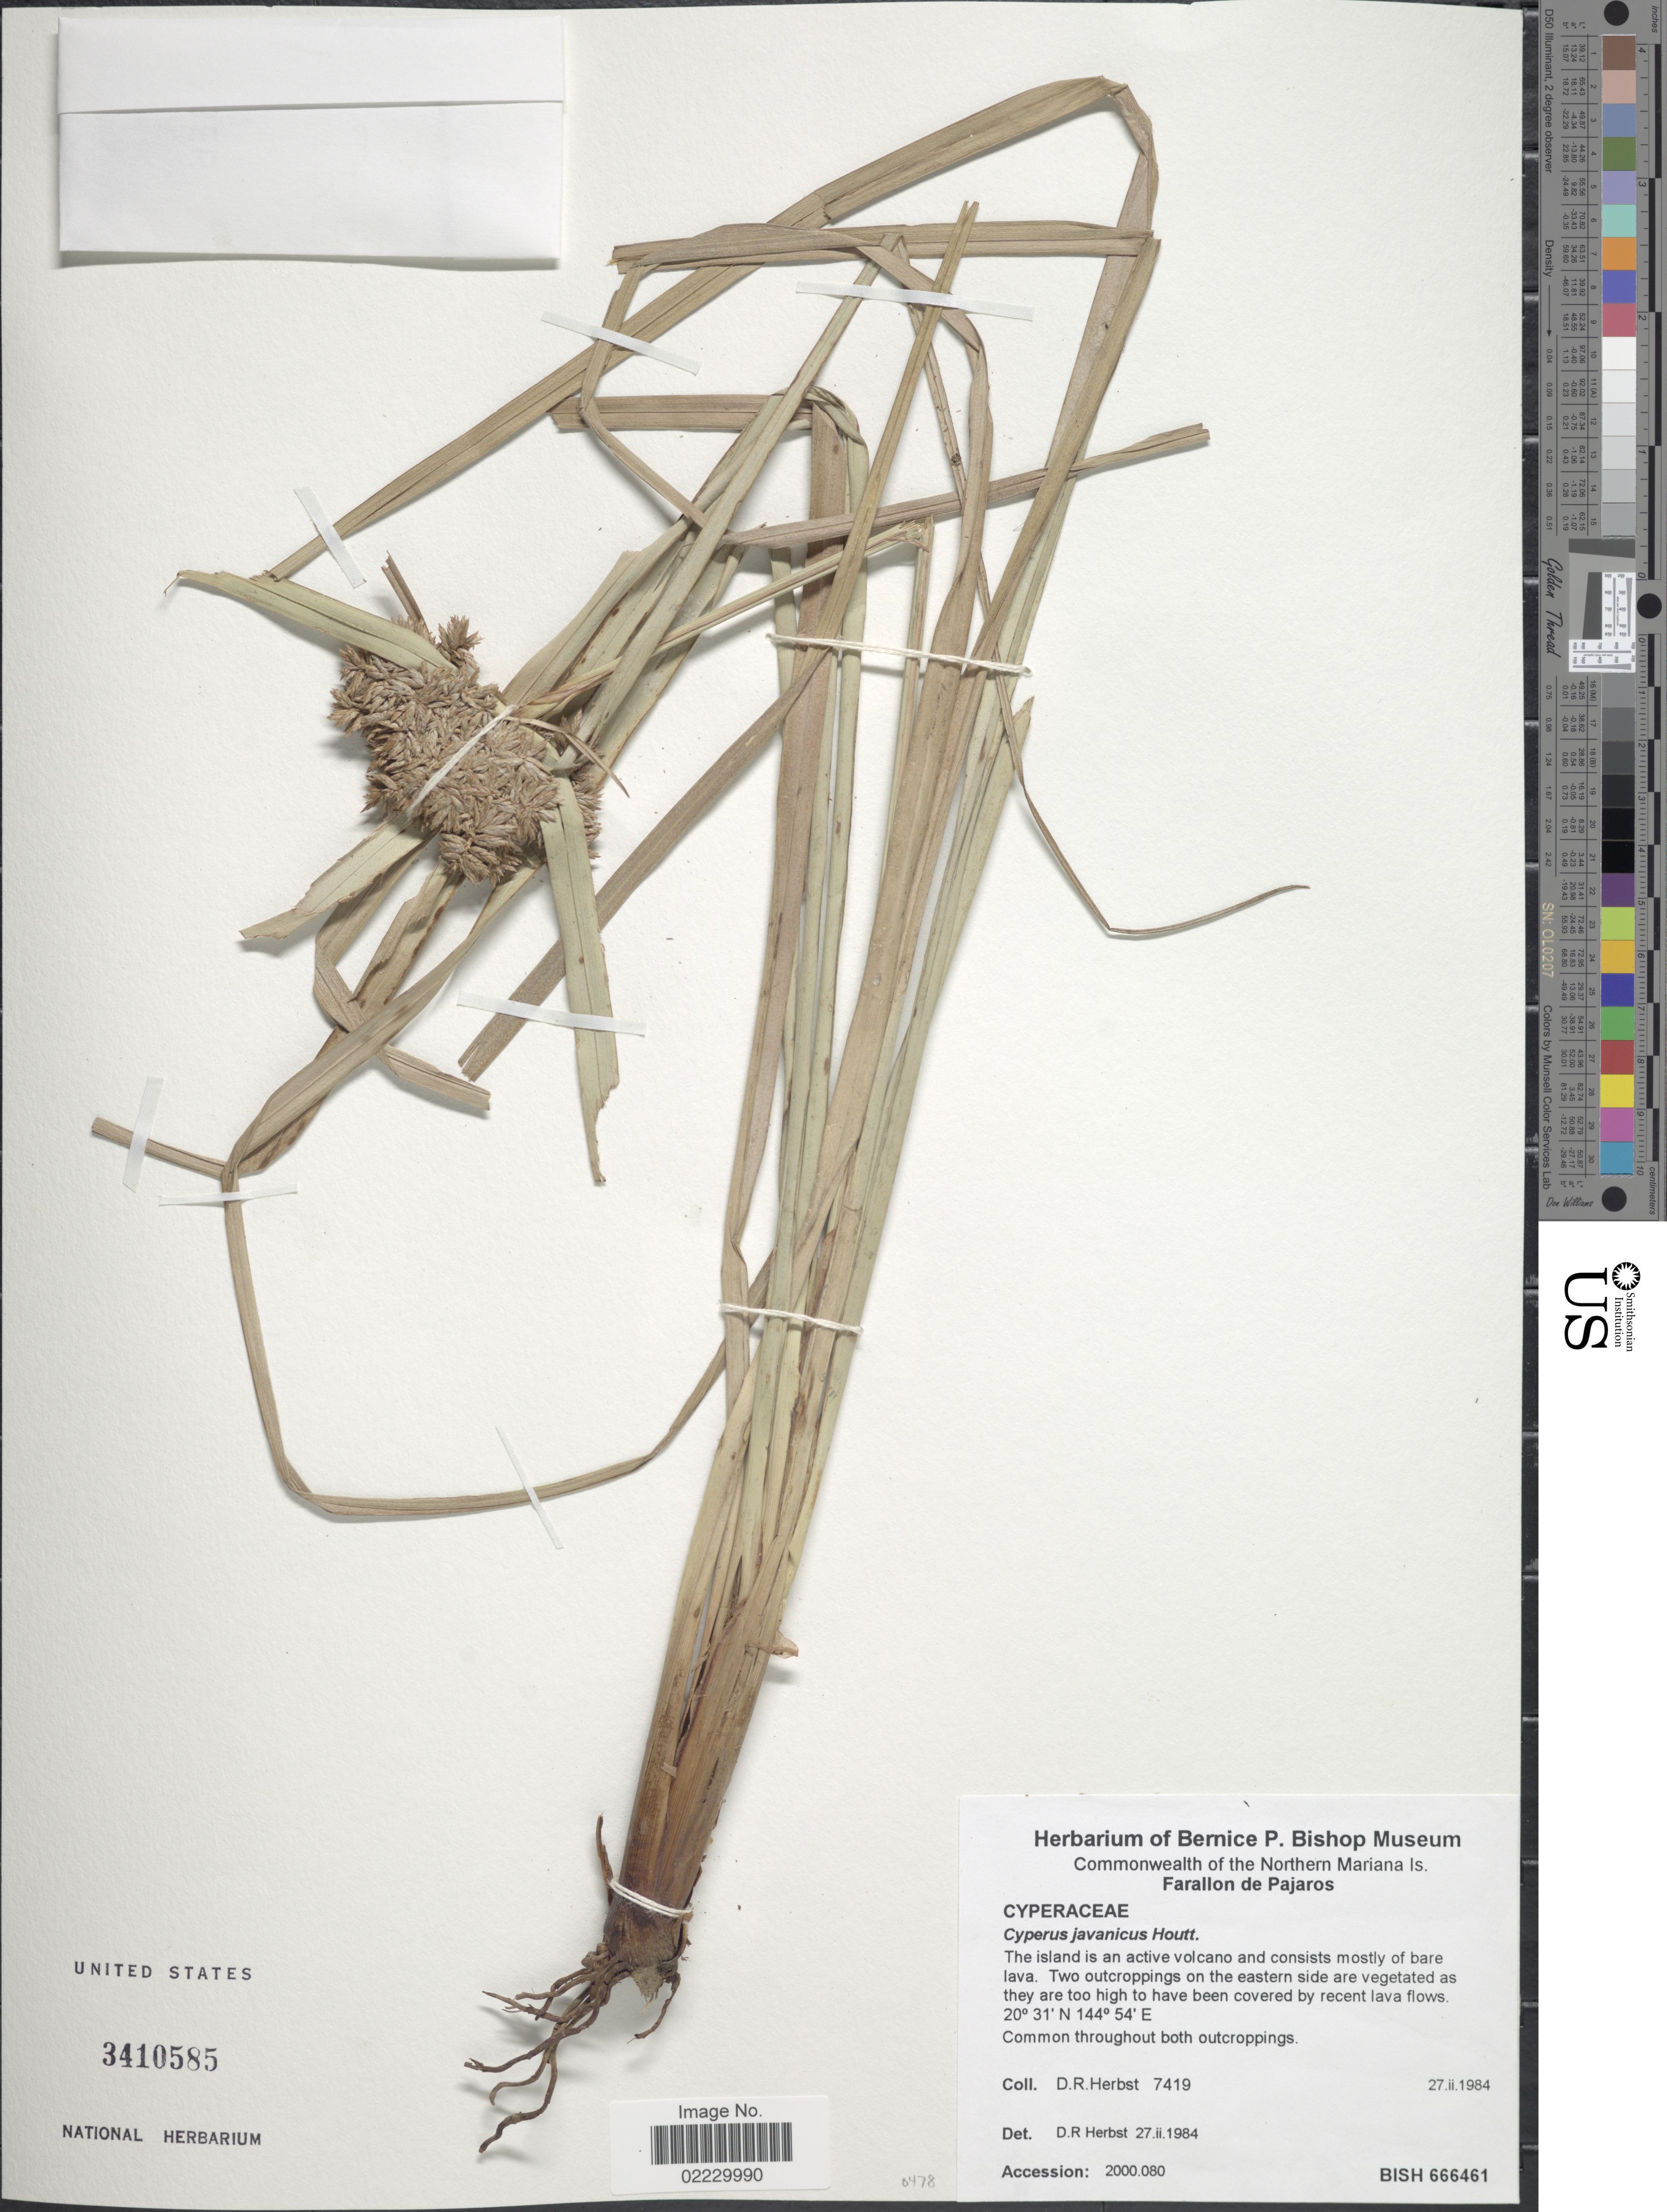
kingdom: Plantae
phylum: Tracheophyta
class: Liliopsida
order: Poales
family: Cyperaceae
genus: Cyperus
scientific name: Cyperus javanicus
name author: Houtt.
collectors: D. R. Herbst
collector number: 7419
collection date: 1984-02-27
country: Northern Mariana Islands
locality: Farallon de Pajaros.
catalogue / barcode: US 3410585